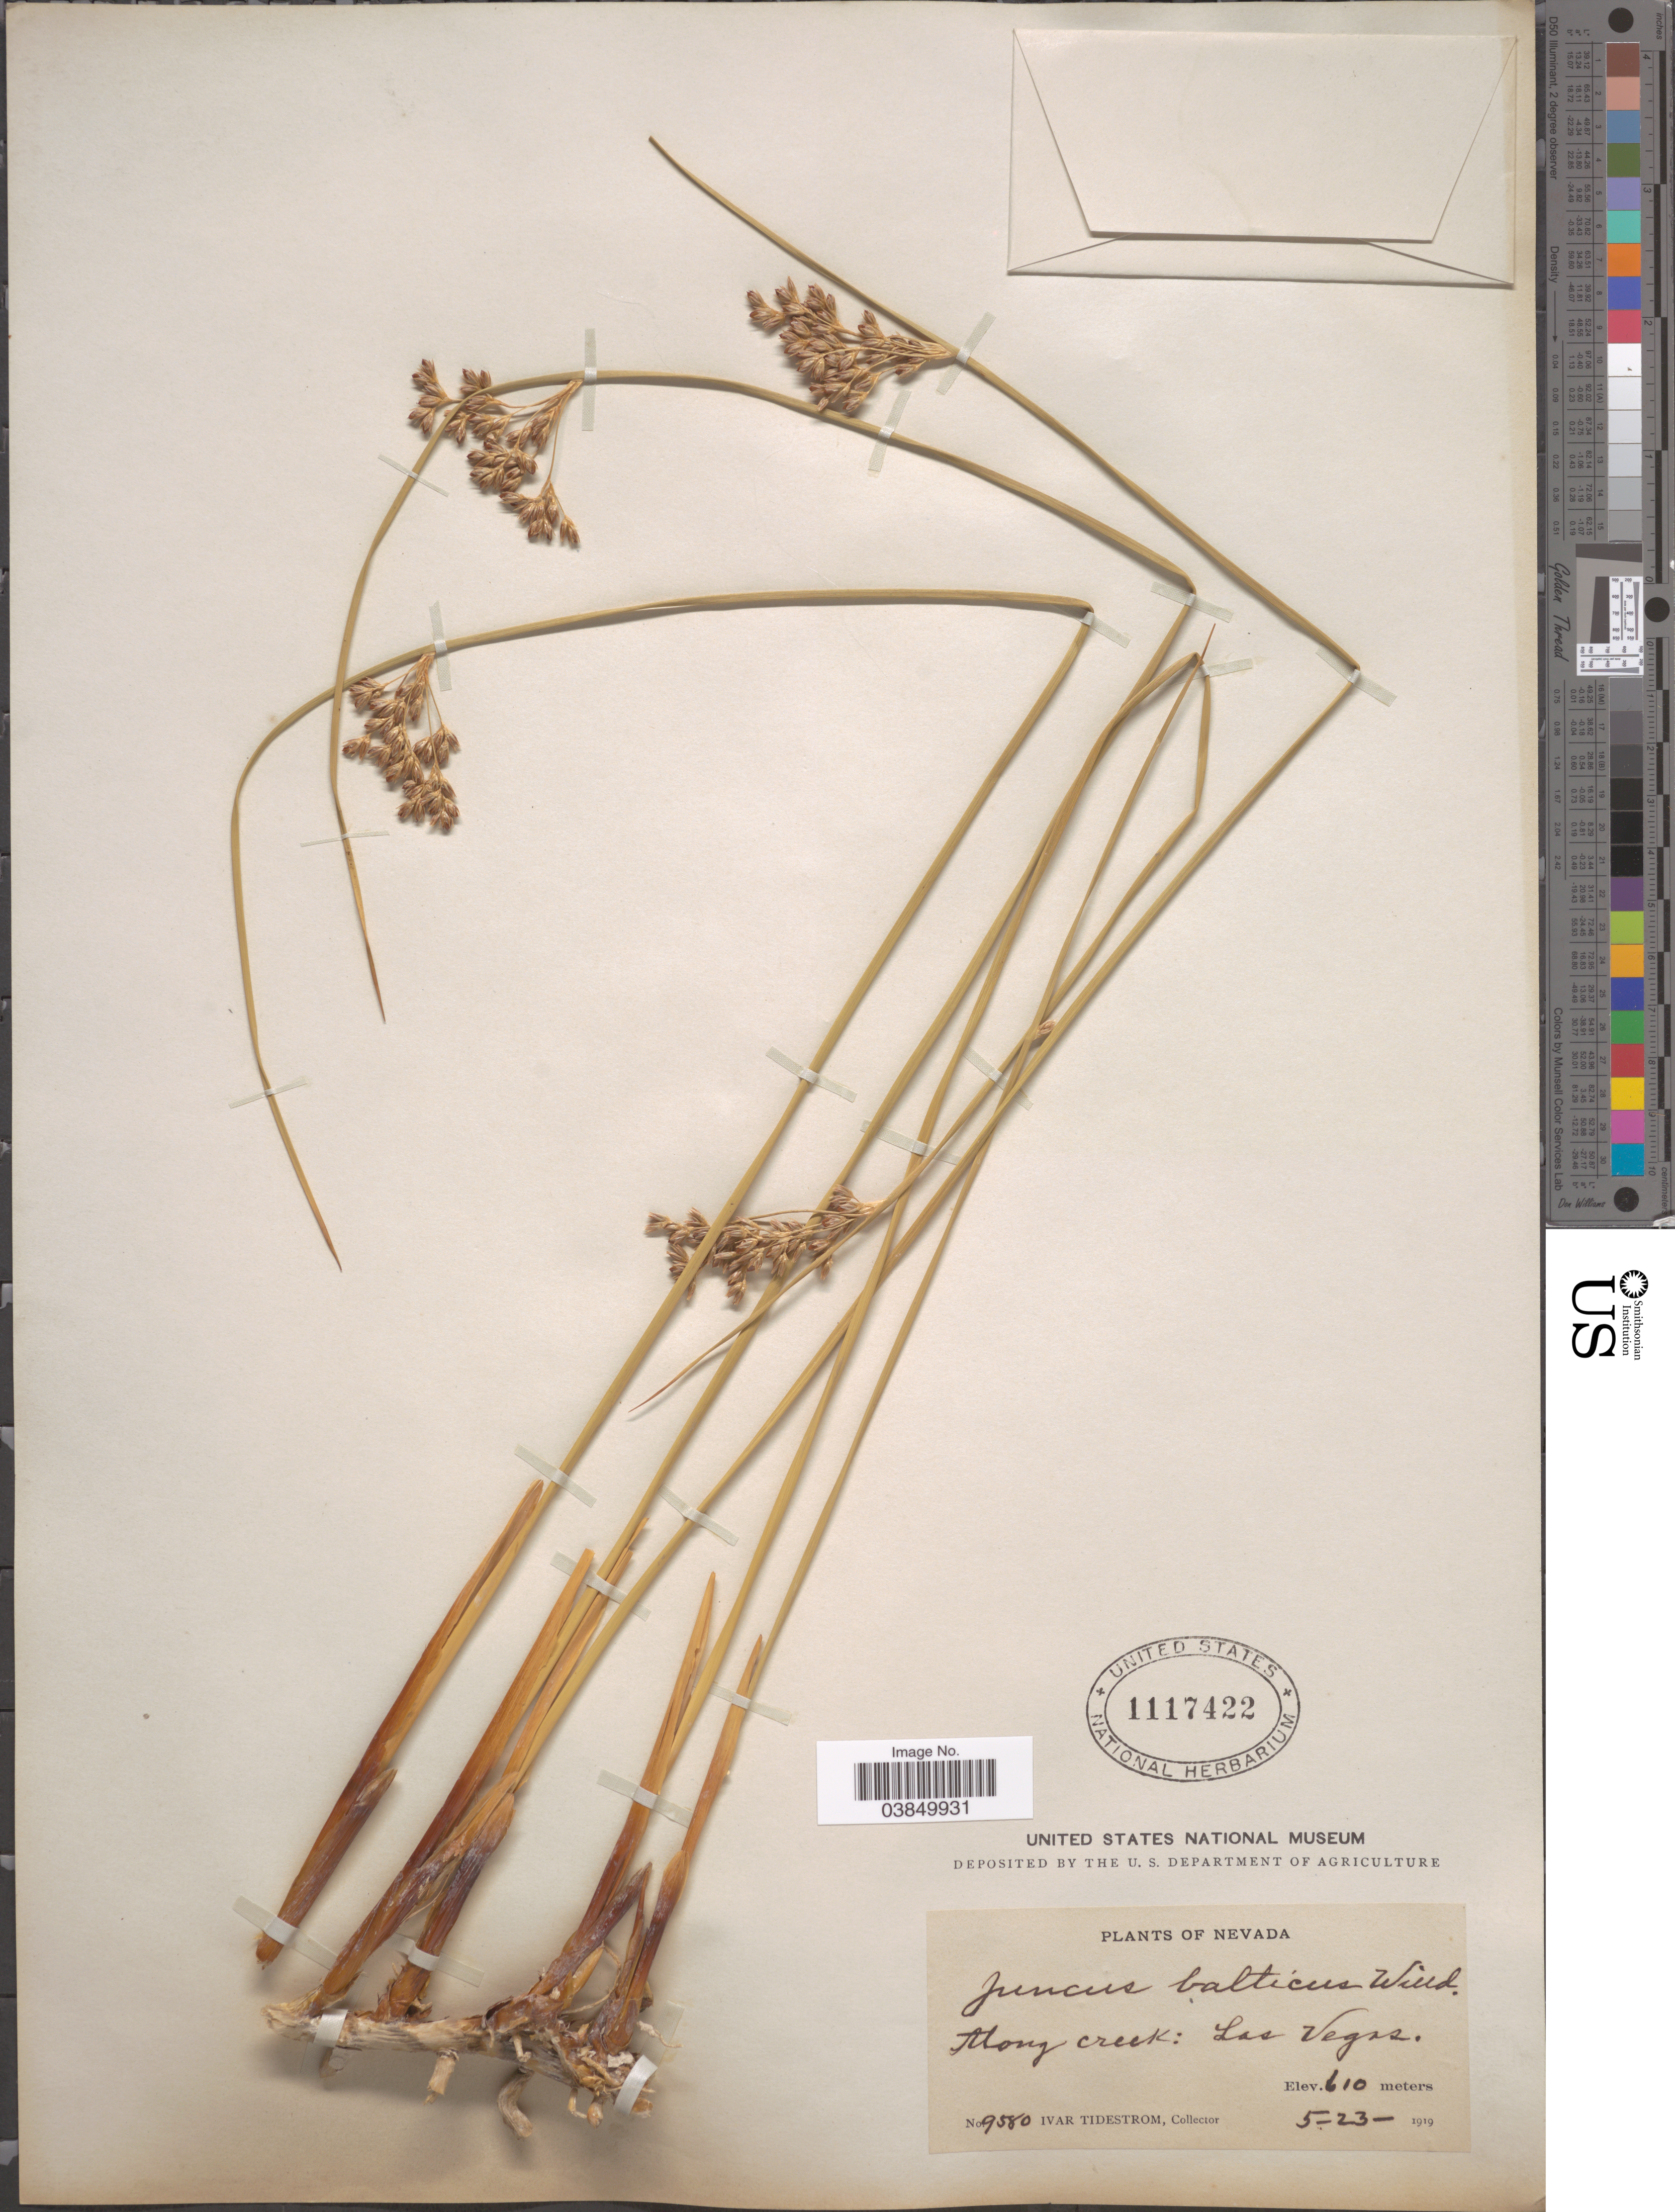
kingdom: Plantae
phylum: Tracheophyta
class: Liliopsida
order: Poales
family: Juncaceae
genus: Juncus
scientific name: Juncus balticus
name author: Willd.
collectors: I. F. Tidestrom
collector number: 9580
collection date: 1919-05-23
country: United States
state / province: Nevada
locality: Along creek: Las Vegas.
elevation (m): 610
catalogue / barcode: US 1117422